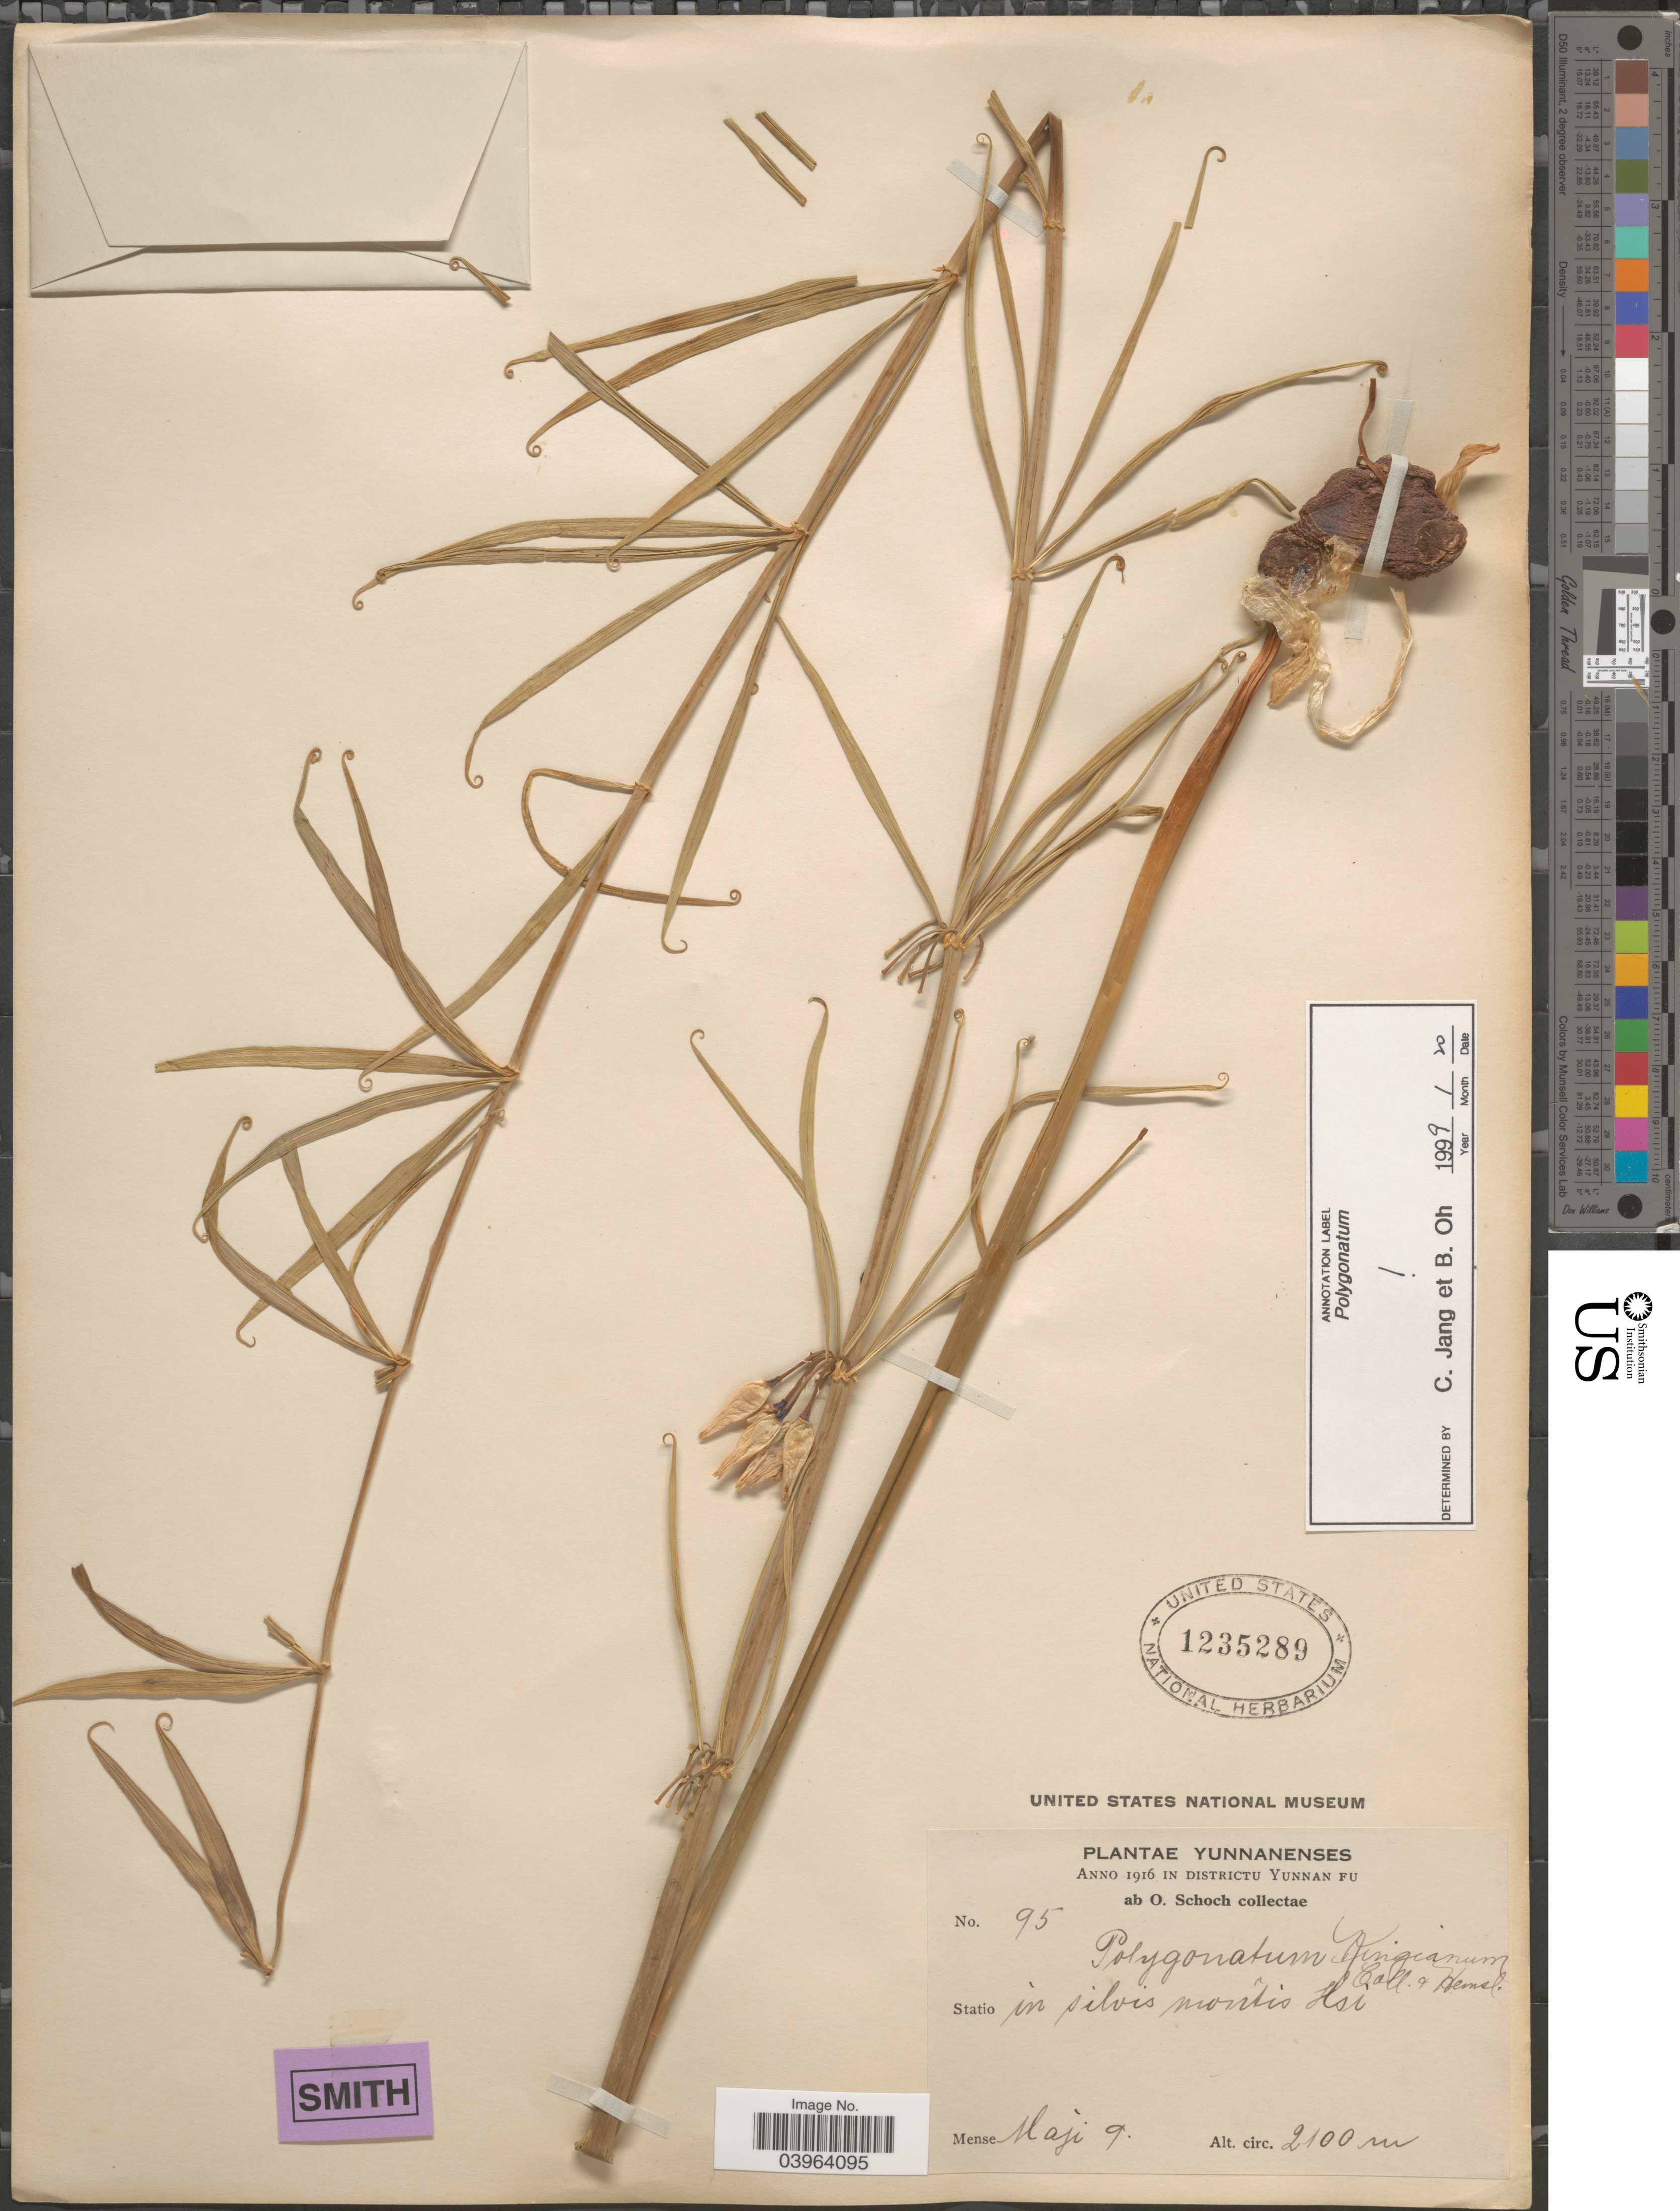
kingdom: Plantae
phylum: Tracheophyta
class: Liliopsida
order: Asparagales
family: Asparagaceae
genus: Polygonatum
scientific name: Polygonatum kingianum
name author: Collett & Hemsl.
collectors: O. Schoch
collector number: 95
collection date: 1916-05-09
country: China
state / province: Yunnan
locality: In Districtu Yunnan Fu. Statio in silvis montis Hsi.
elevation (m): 2100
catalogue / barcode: US 1235289